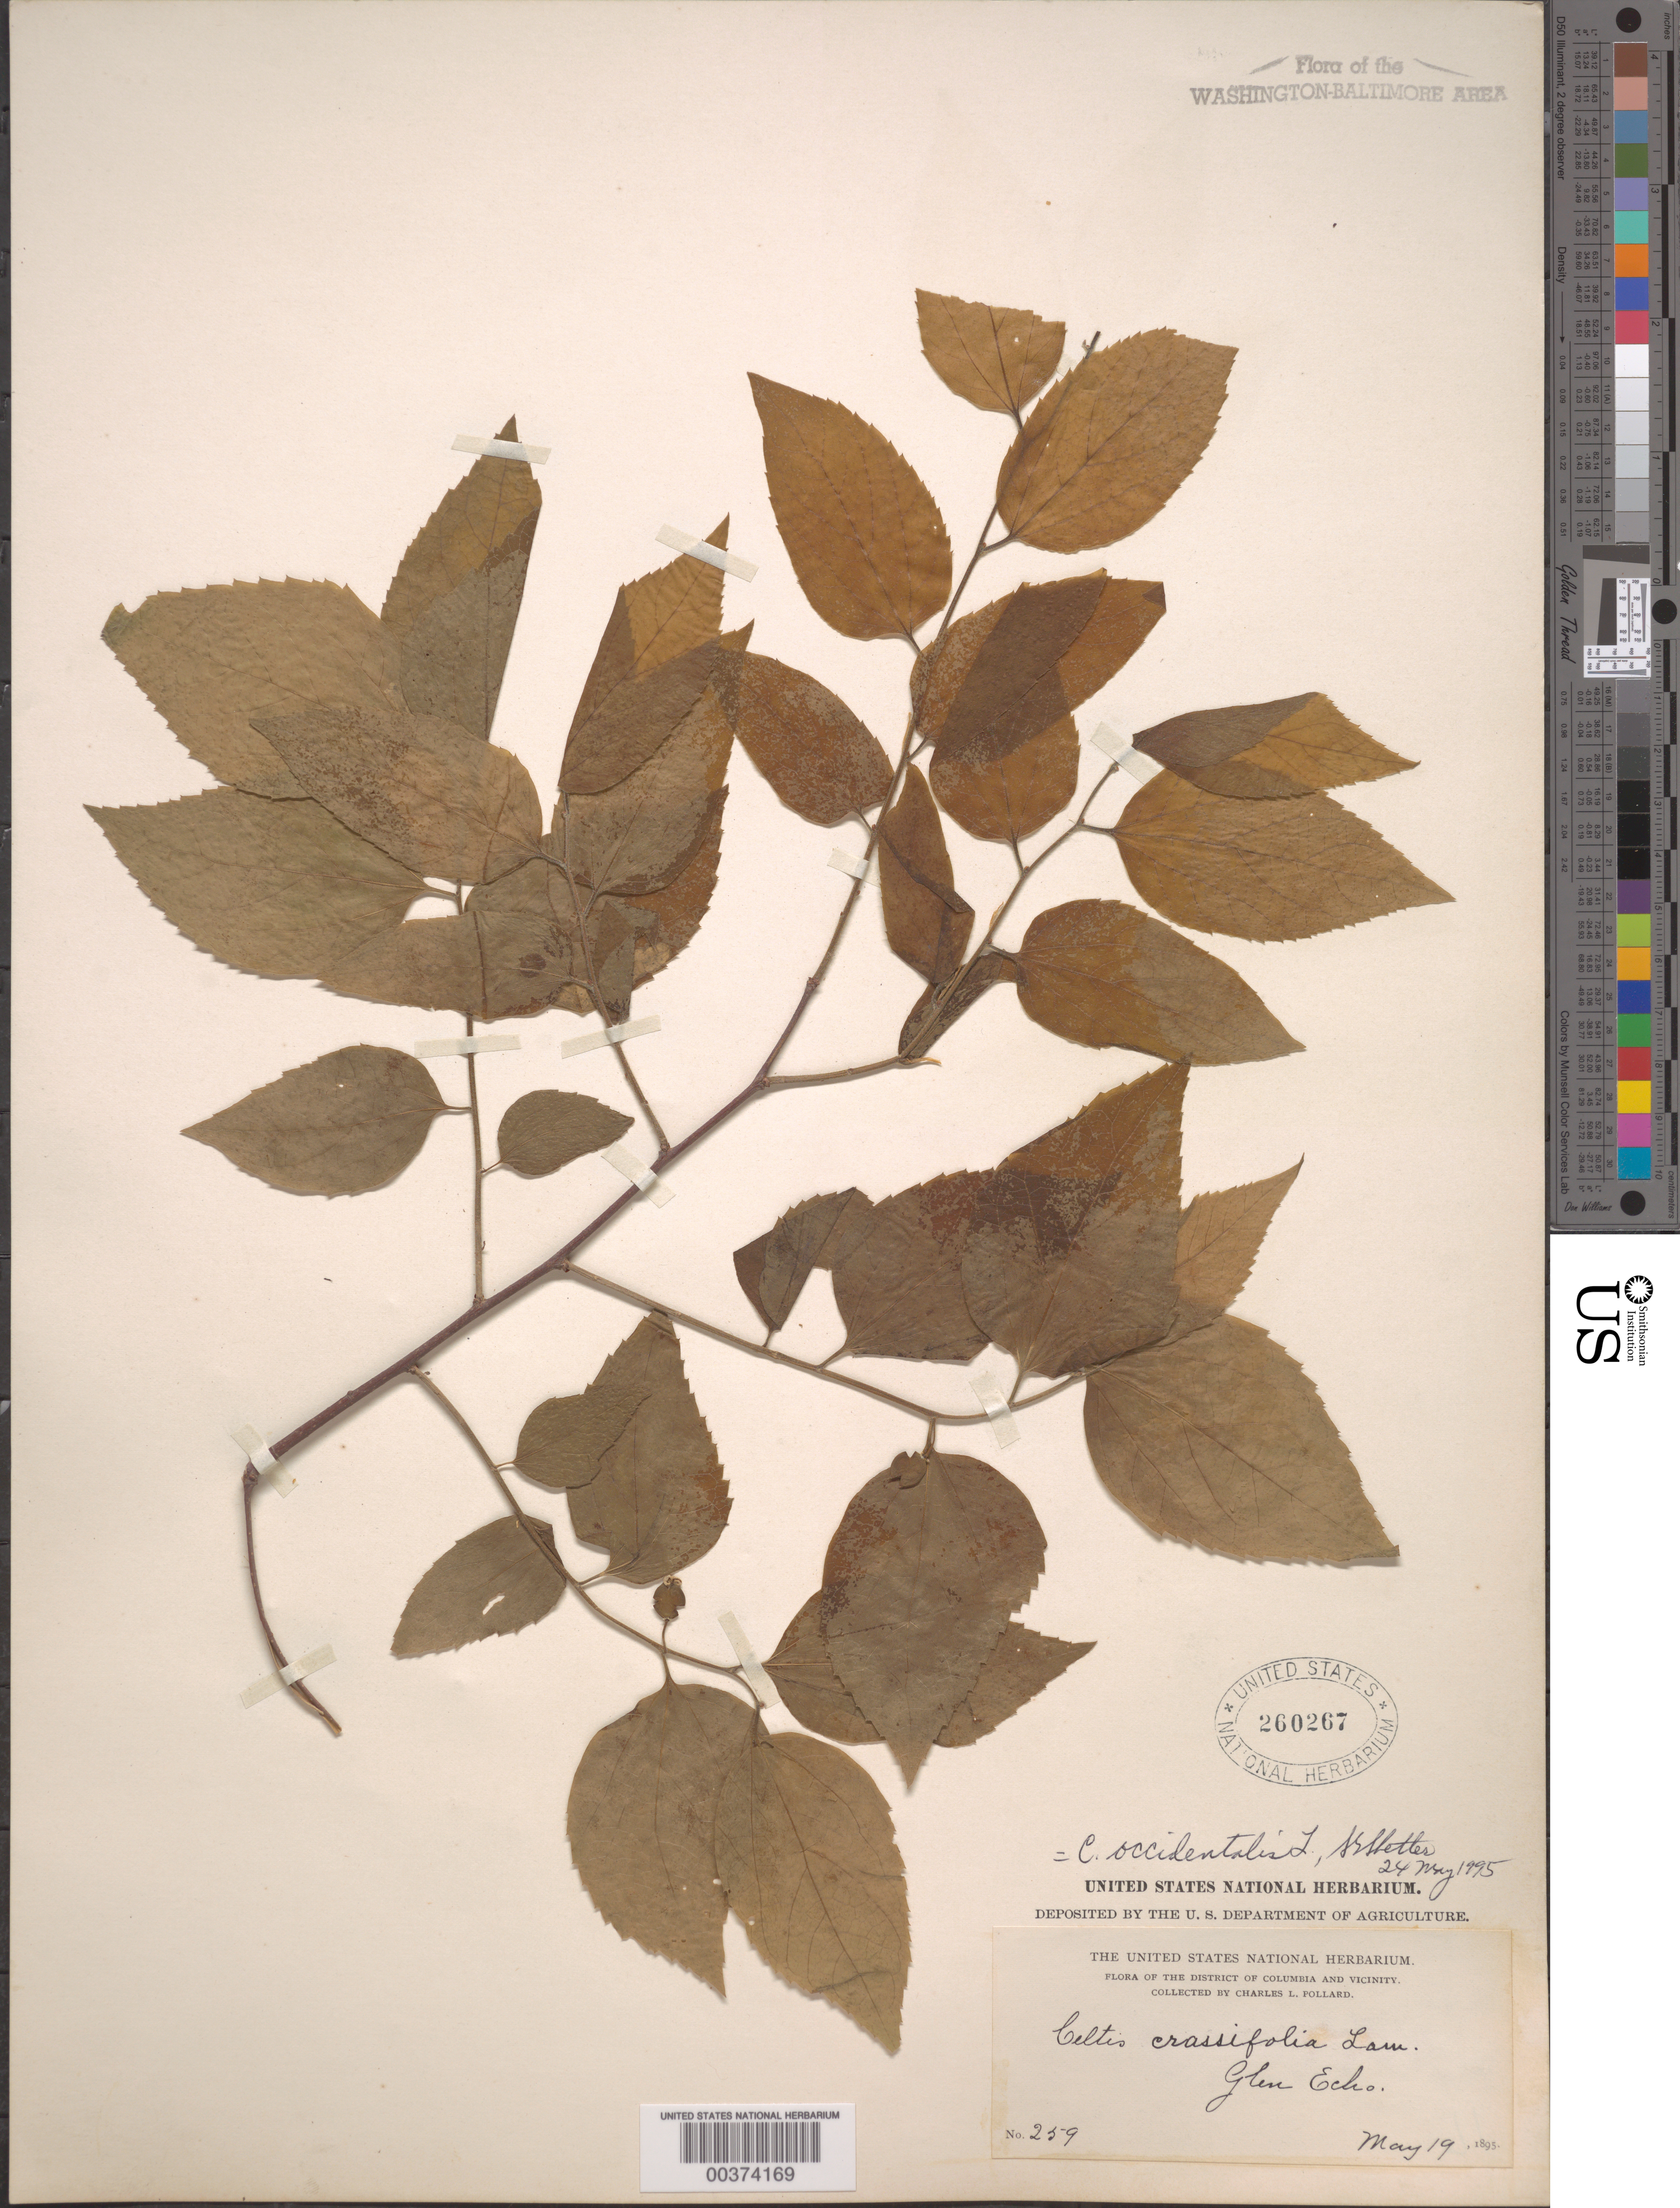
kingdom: Plantae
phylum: Tracheophyta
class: Magnoliopsida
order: Rosales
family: Cannabaceae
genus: Celtis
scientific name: Celtis occidentalis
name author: L.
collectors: C. L. Pollard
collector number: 259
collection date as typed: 19 May 1895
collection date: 1895-05-19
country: United States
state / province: Maryland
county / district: Montgomery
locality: Glen Echo C. & O. Canal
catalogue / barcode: US 260267